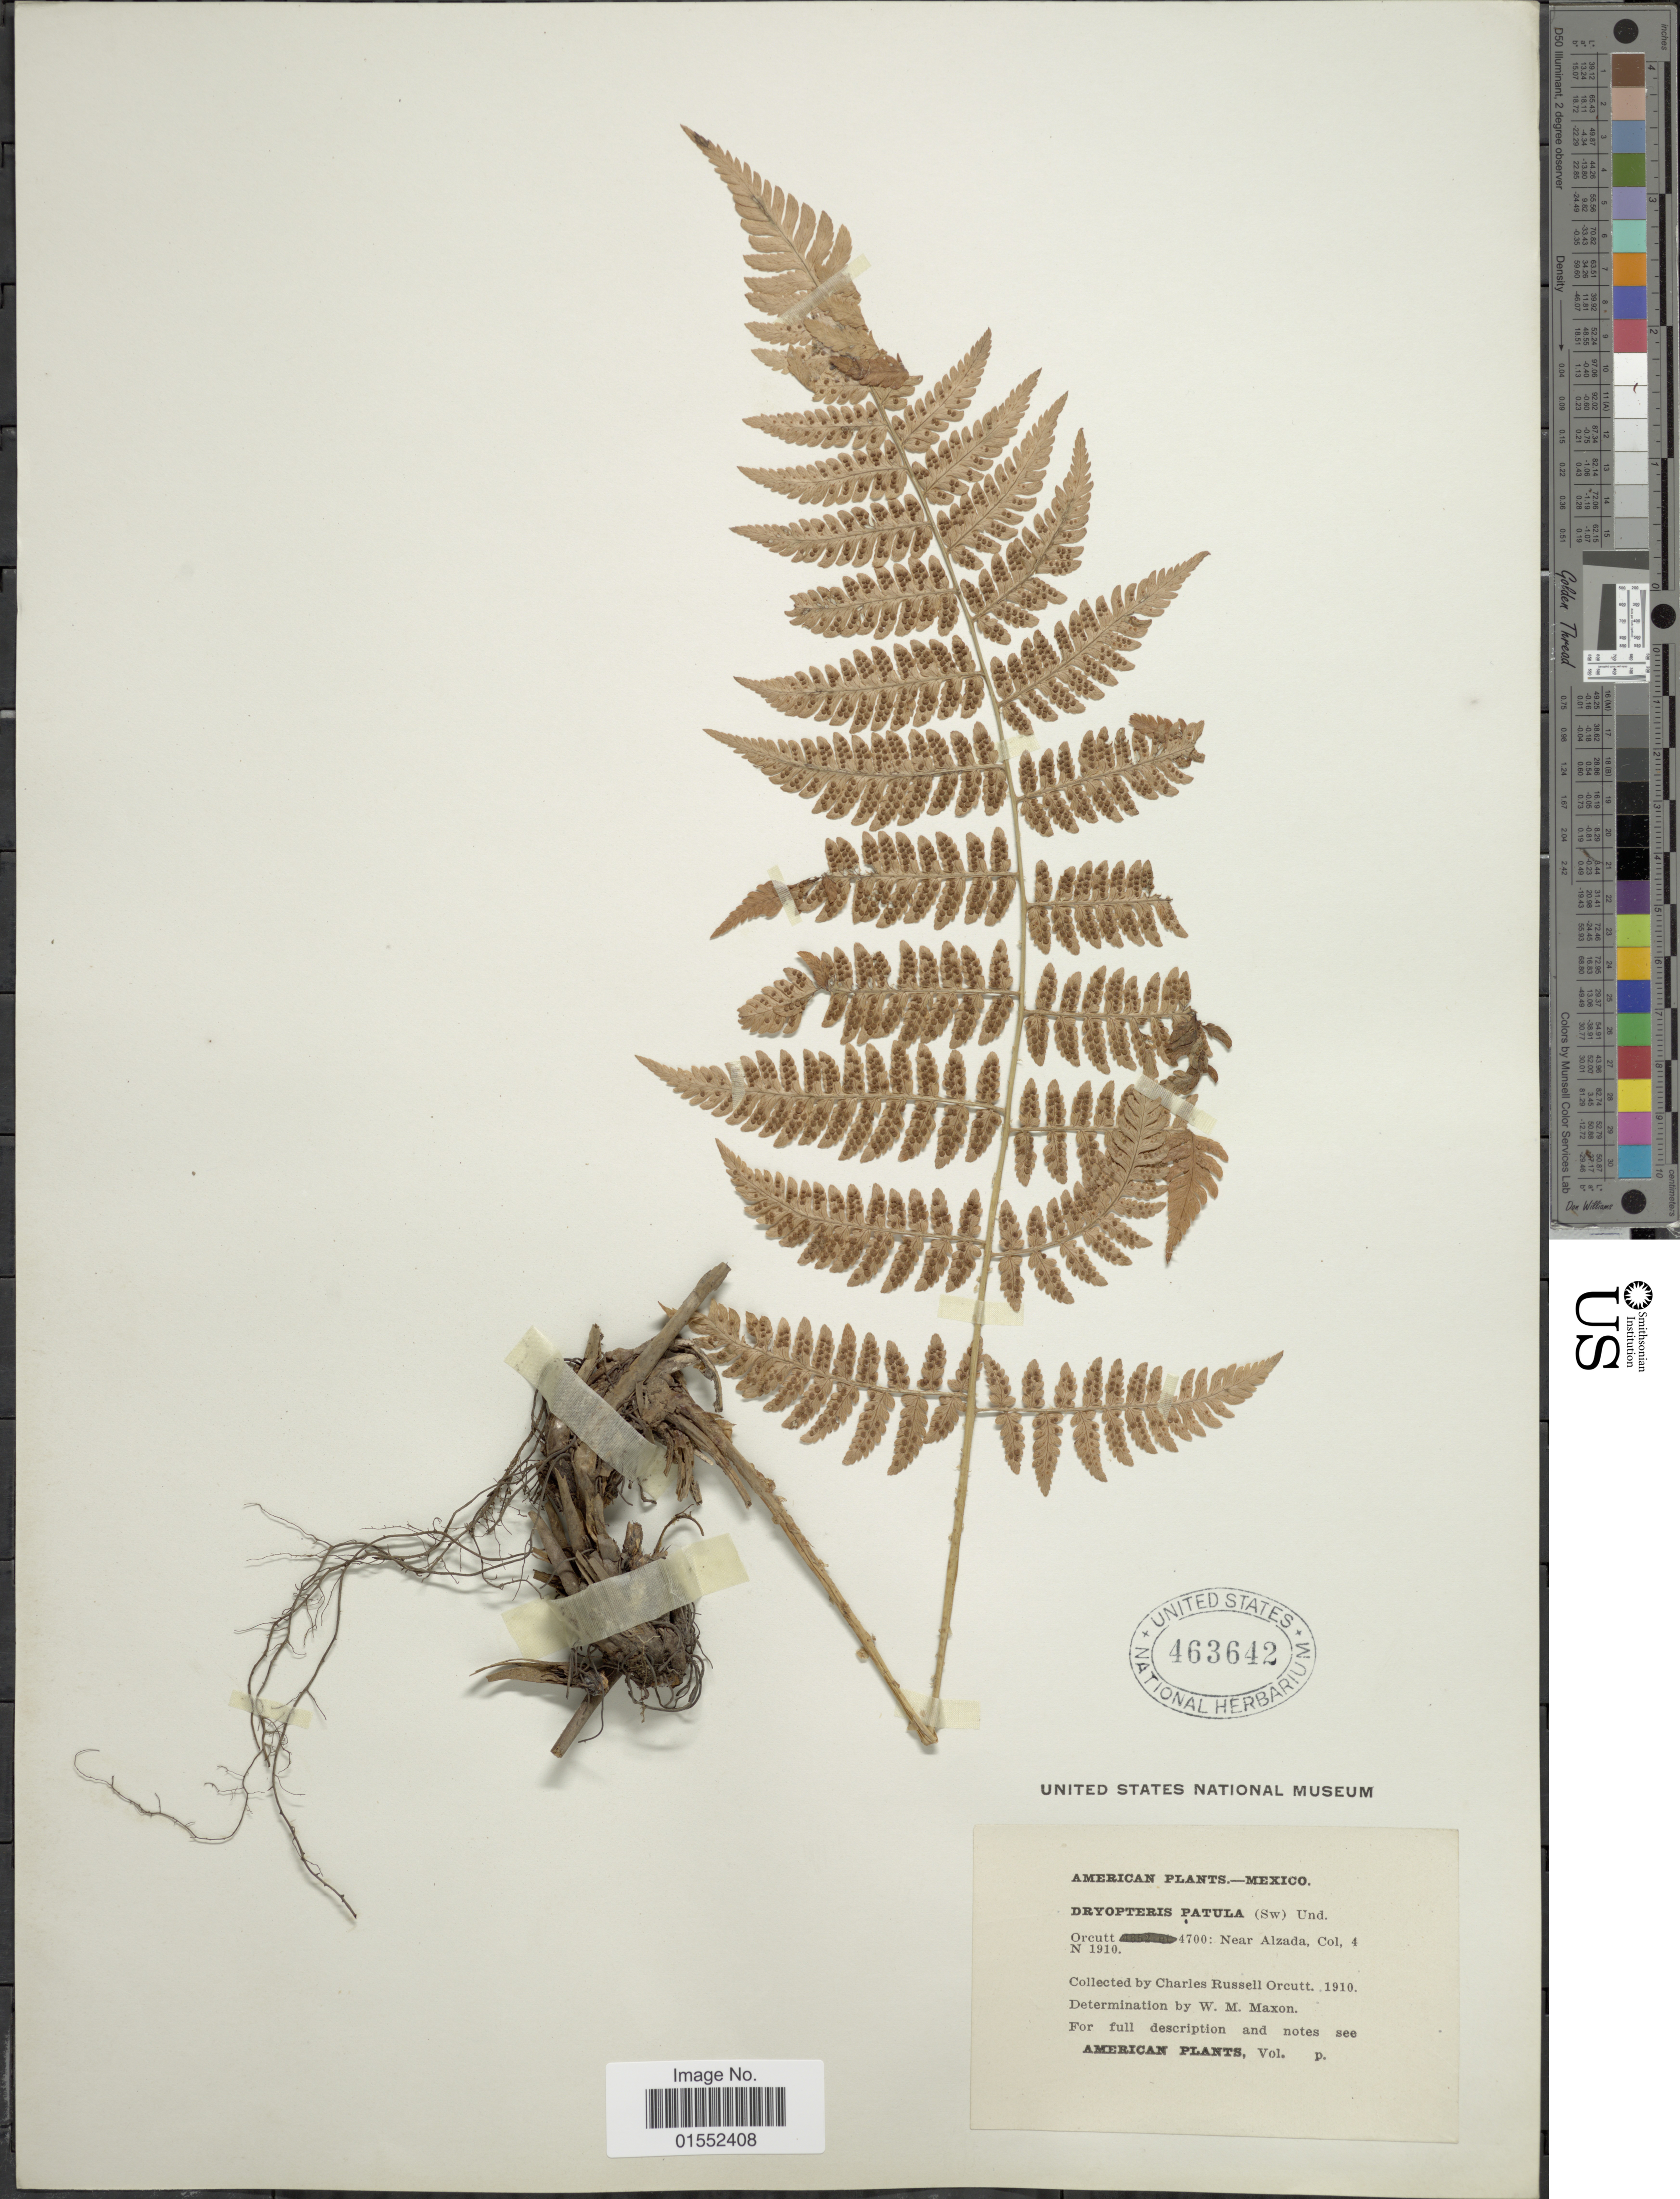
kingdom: Plantae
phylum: Tracheophyta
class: Polypodiopsida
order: Polypodiales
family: Dryopteridaceae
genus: Dryopteris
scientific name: Dryopteris maxonii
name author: Underw. & C. Chr.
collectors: C. R. Orcutt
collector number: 4700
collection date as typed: N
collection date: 1910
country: Mexico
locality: Near Alzada, Col.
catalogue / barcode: US 463642